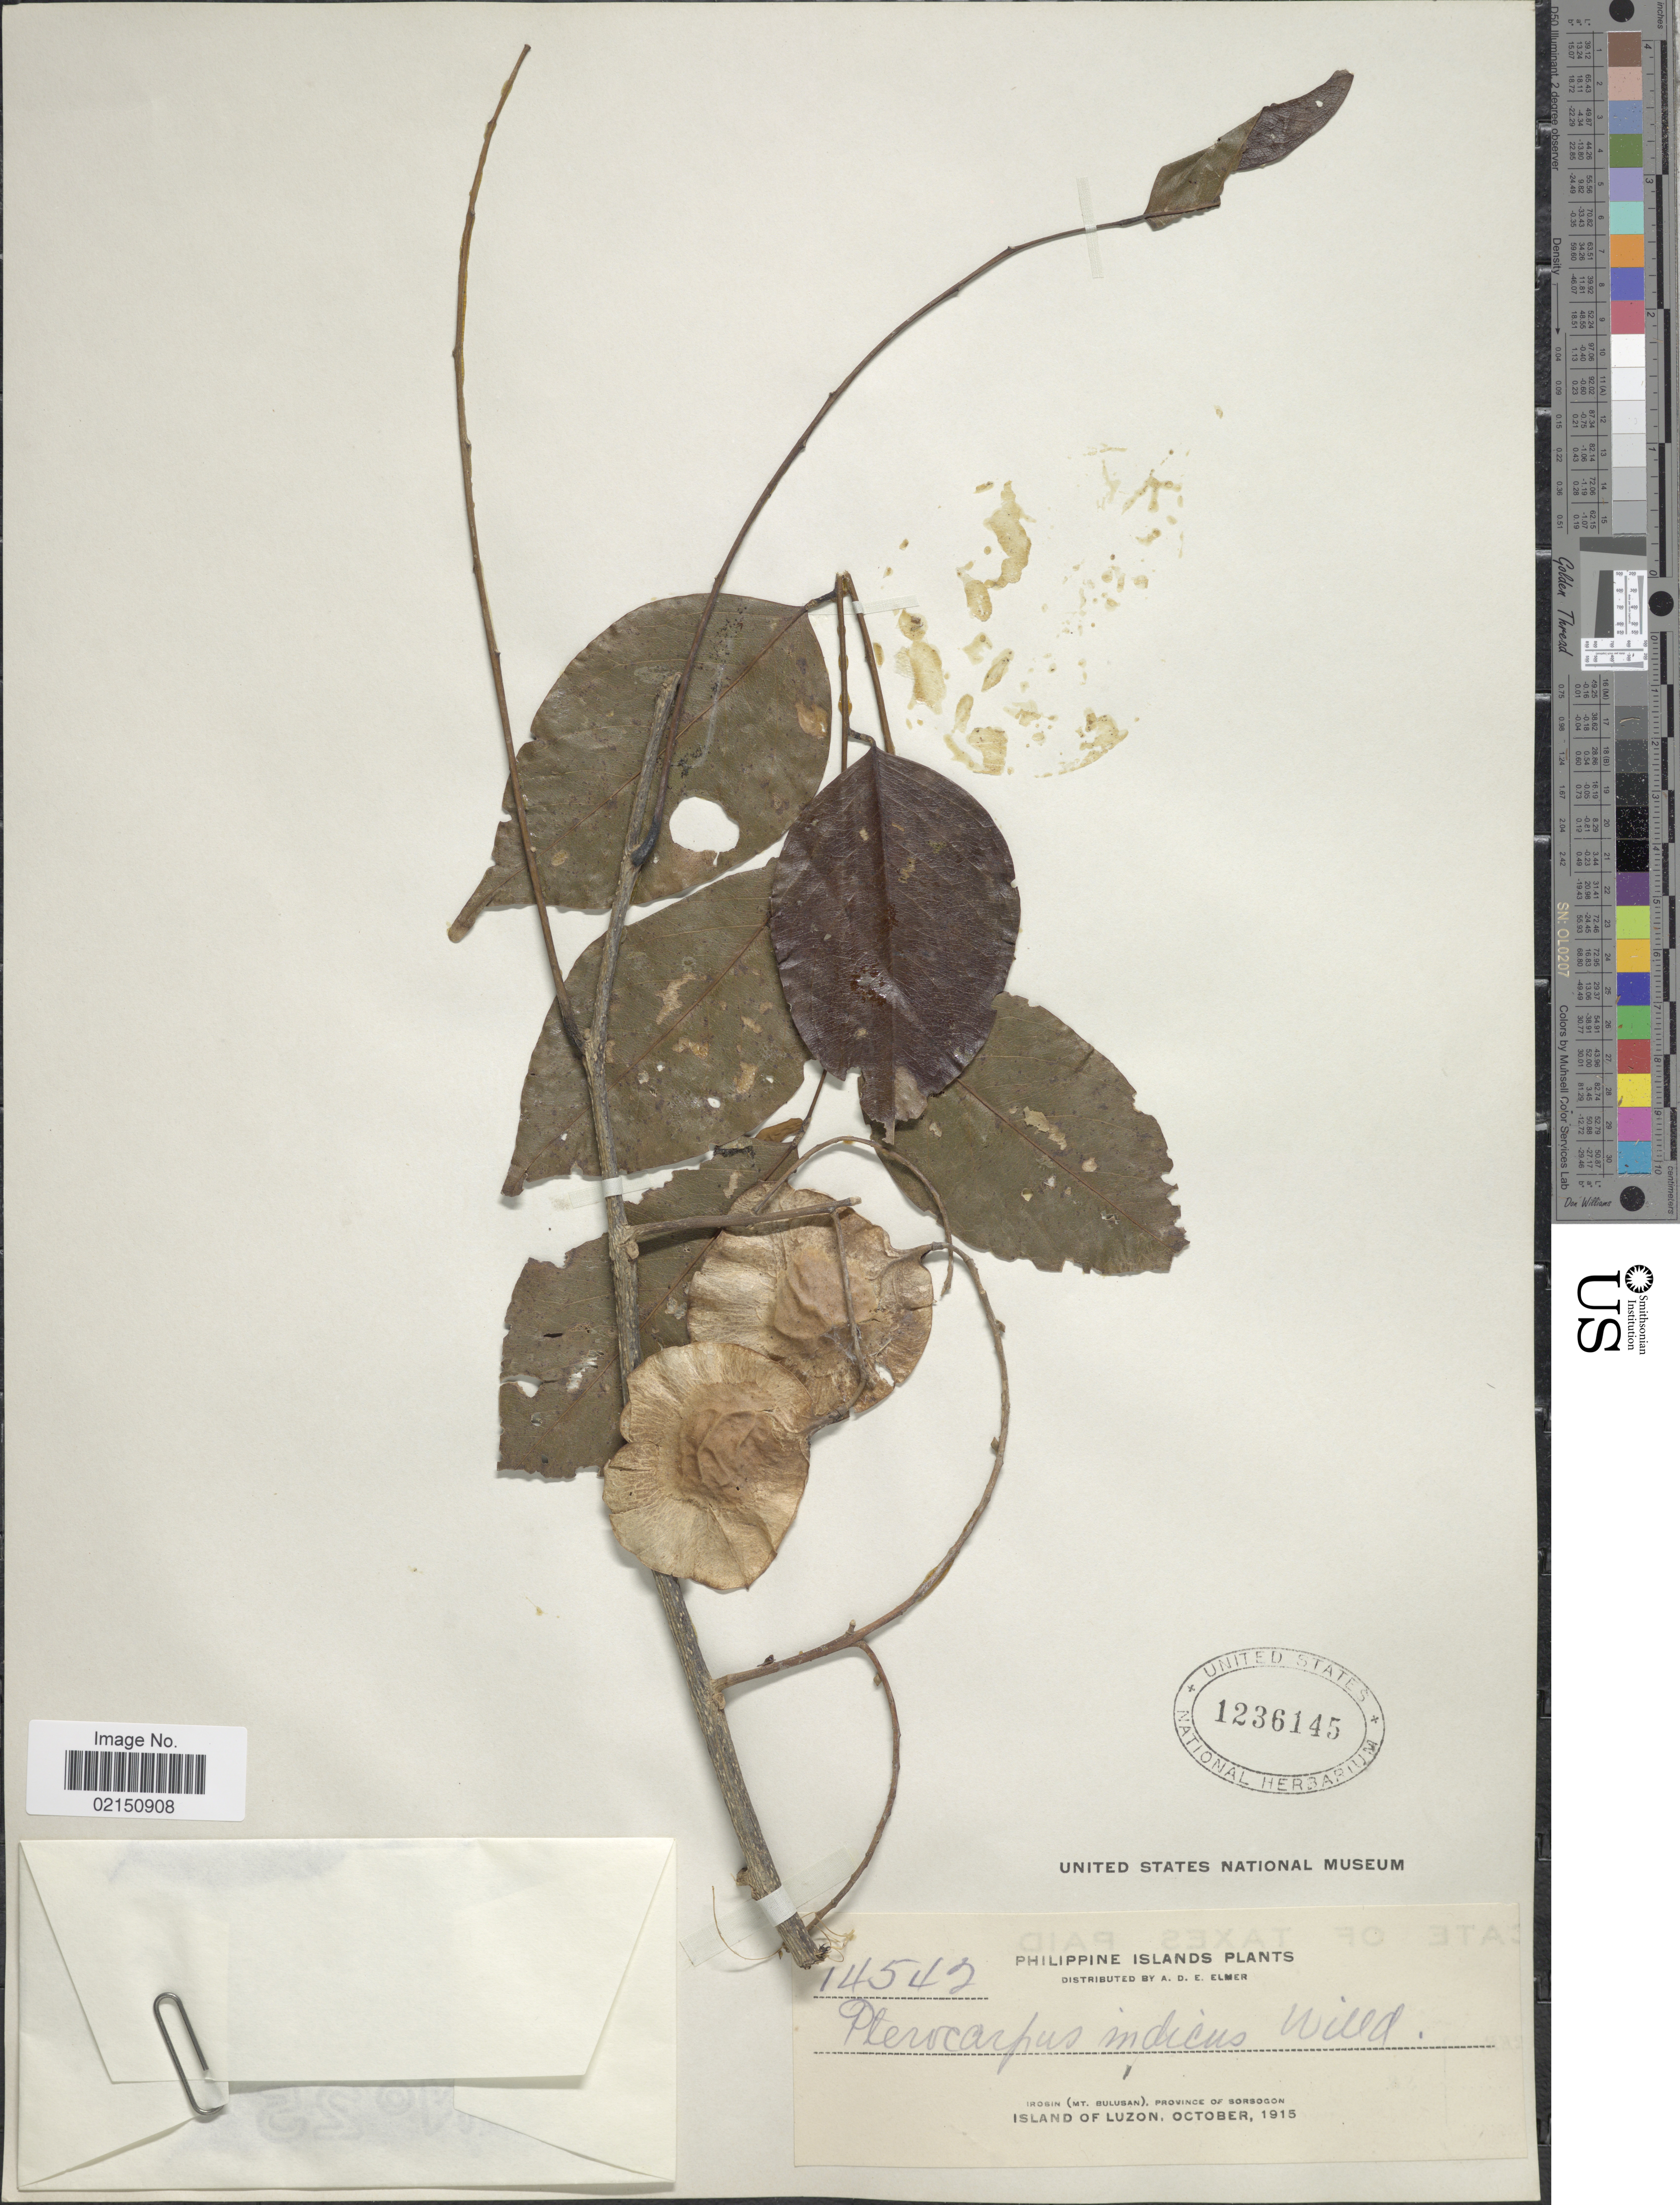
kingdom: Plantae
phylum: Tracheophyta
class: Magnoliopsida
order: Fabales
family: Fabaceae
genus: Pterocarpus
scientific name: Pterocarpus indicus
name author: Willd.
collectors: A. D. E. Elmer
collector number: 14542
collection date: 1915-10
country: Philippines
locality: Philippine Islands, Irosin (Mt. Bulusan), Province of Sorsogon, Island of Luzon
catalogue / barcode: US 1236145